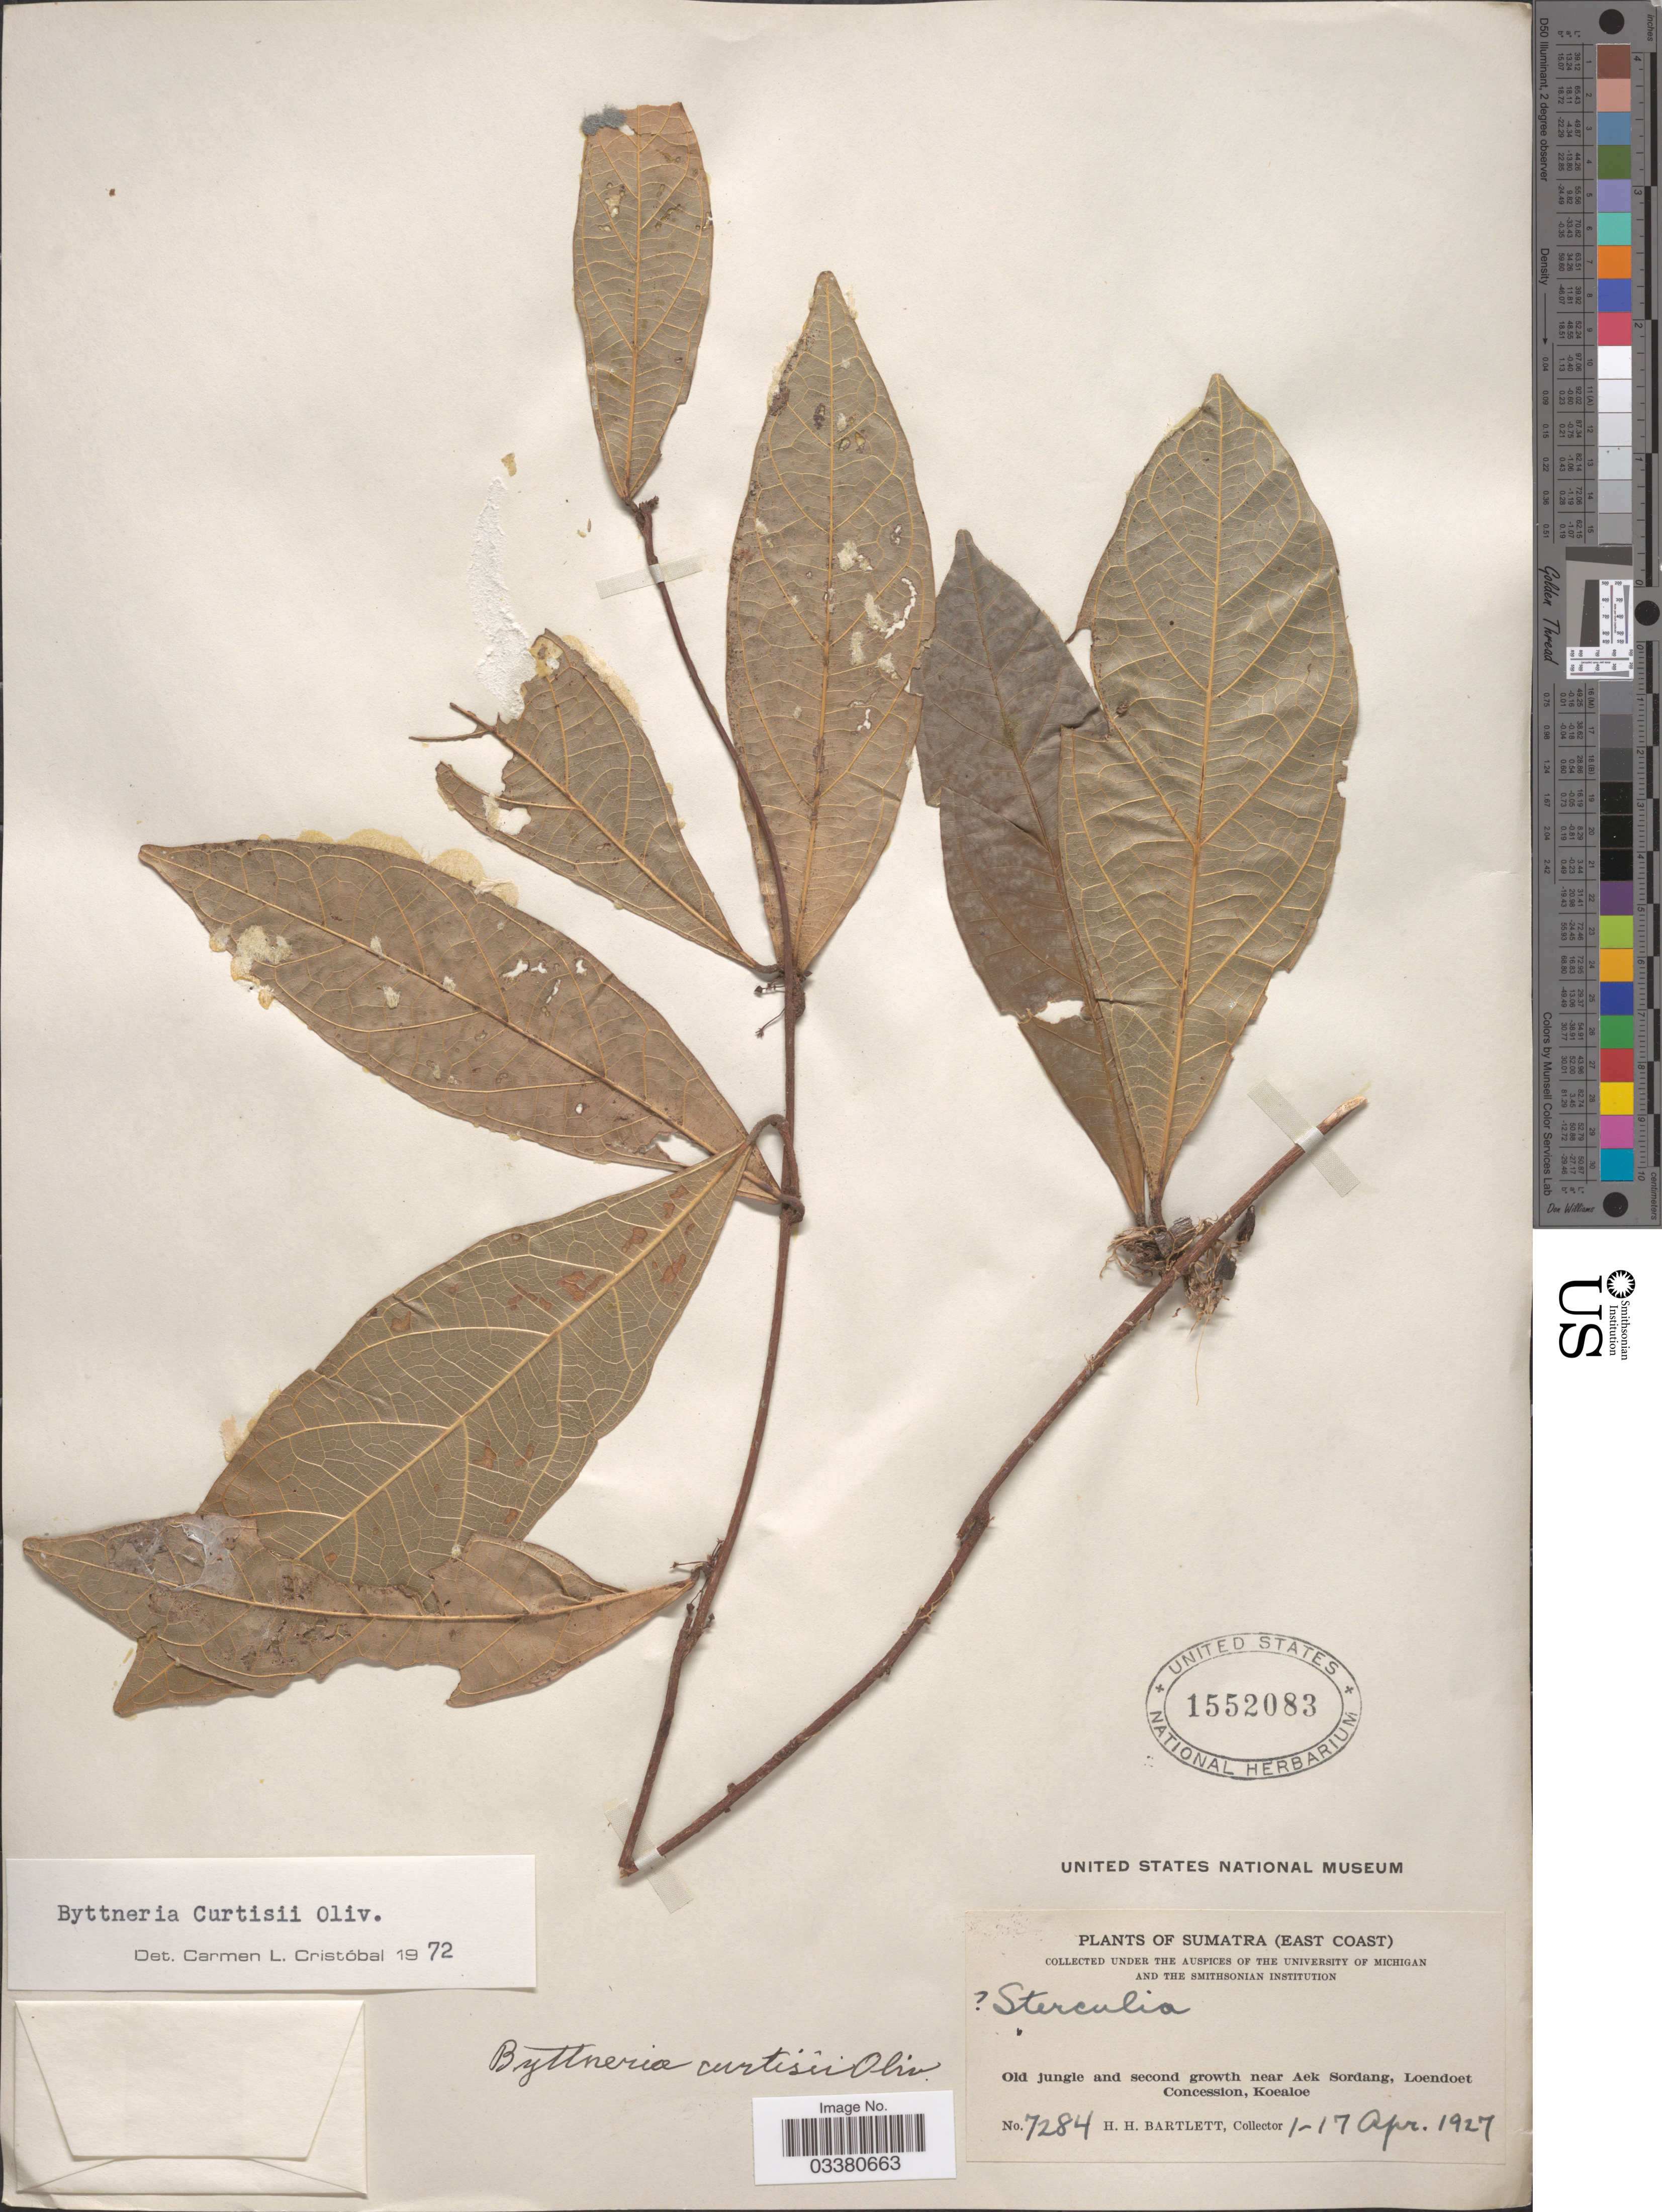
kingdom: Plantae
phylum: Tracheophyta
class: Magnoliopsida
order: Malvales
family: Malvaceae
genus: Byttneria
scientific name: Byttneria curtisii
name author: Oliv.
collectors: H. H. Bartlett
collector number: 7284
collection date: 1927-04-01/1927-04-17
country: Indonesia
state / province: Sumatra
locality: (East Coast). Old jungle and second growth near Aek Sordang, Loendoet Concession, Koealoe.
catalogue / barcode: US 1552083